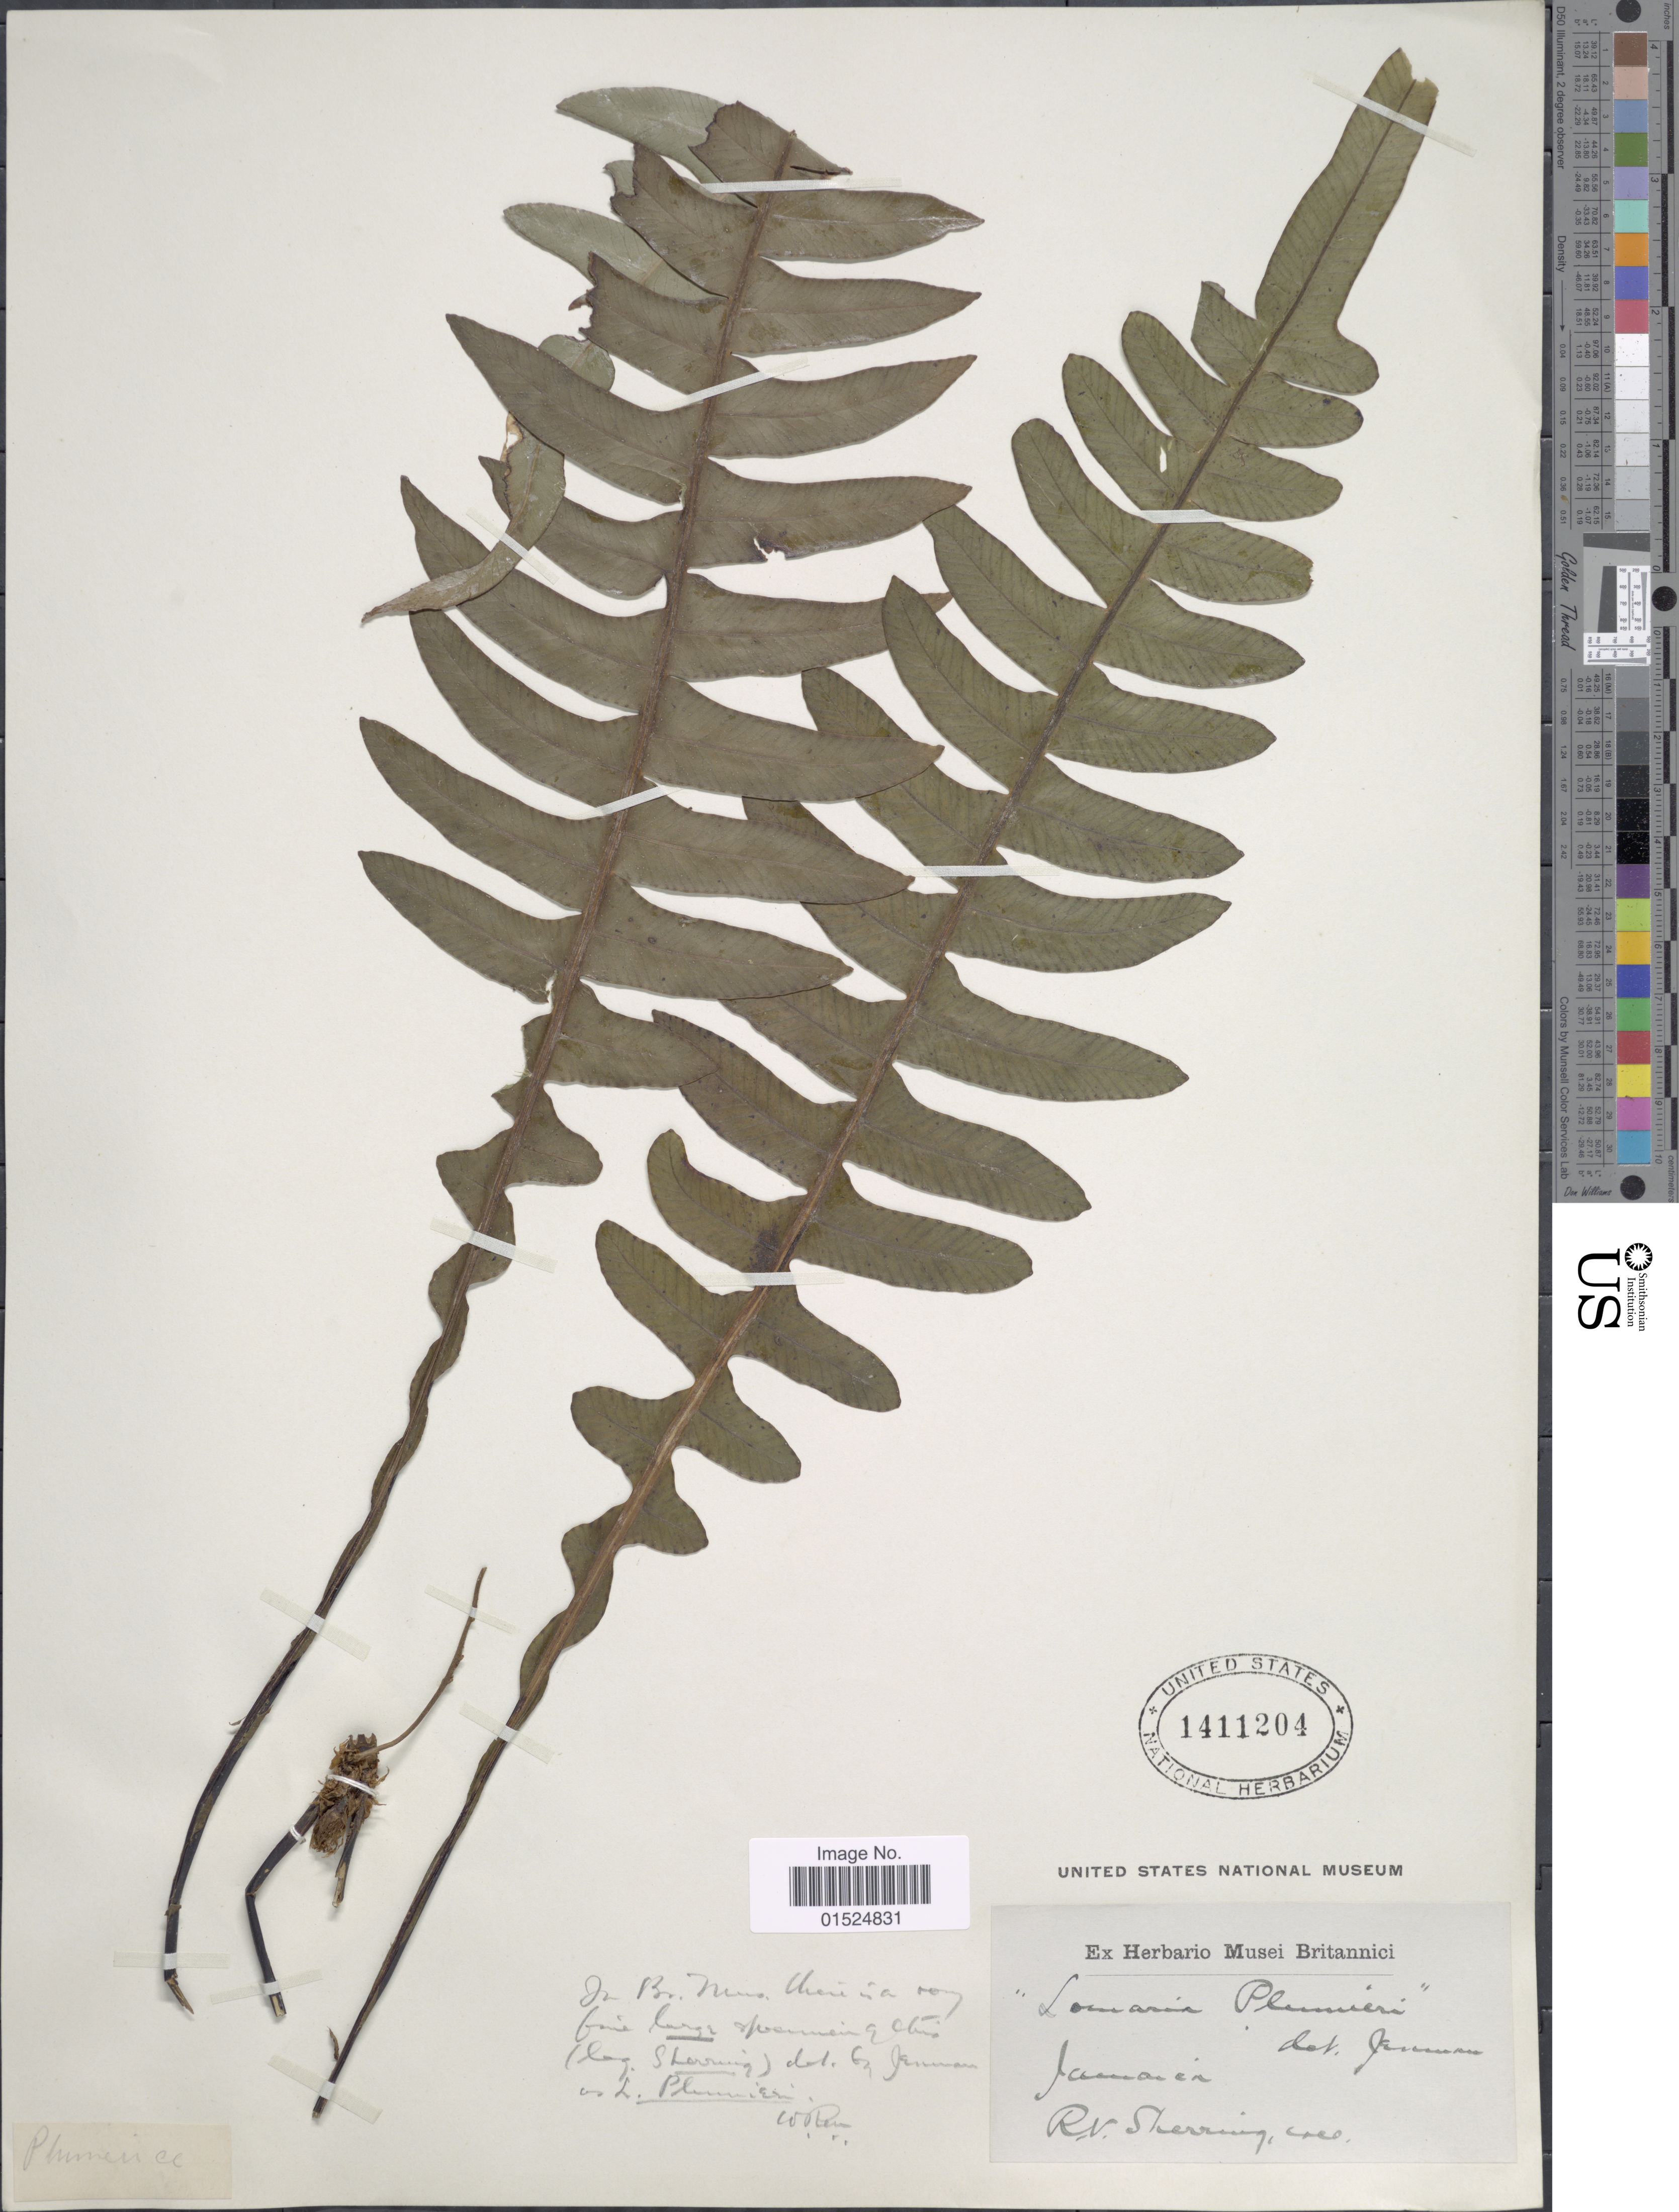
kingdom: Plantae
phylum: Tracheophyta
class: Polypodiopsida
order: Polypodiales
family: Blechnaceae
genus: Blechnum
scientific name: Blechnum jamaicense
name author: (Broadh.) C. Chr.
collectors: R. Sherring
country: Jamaica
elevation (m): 100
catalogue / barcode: US 1411204